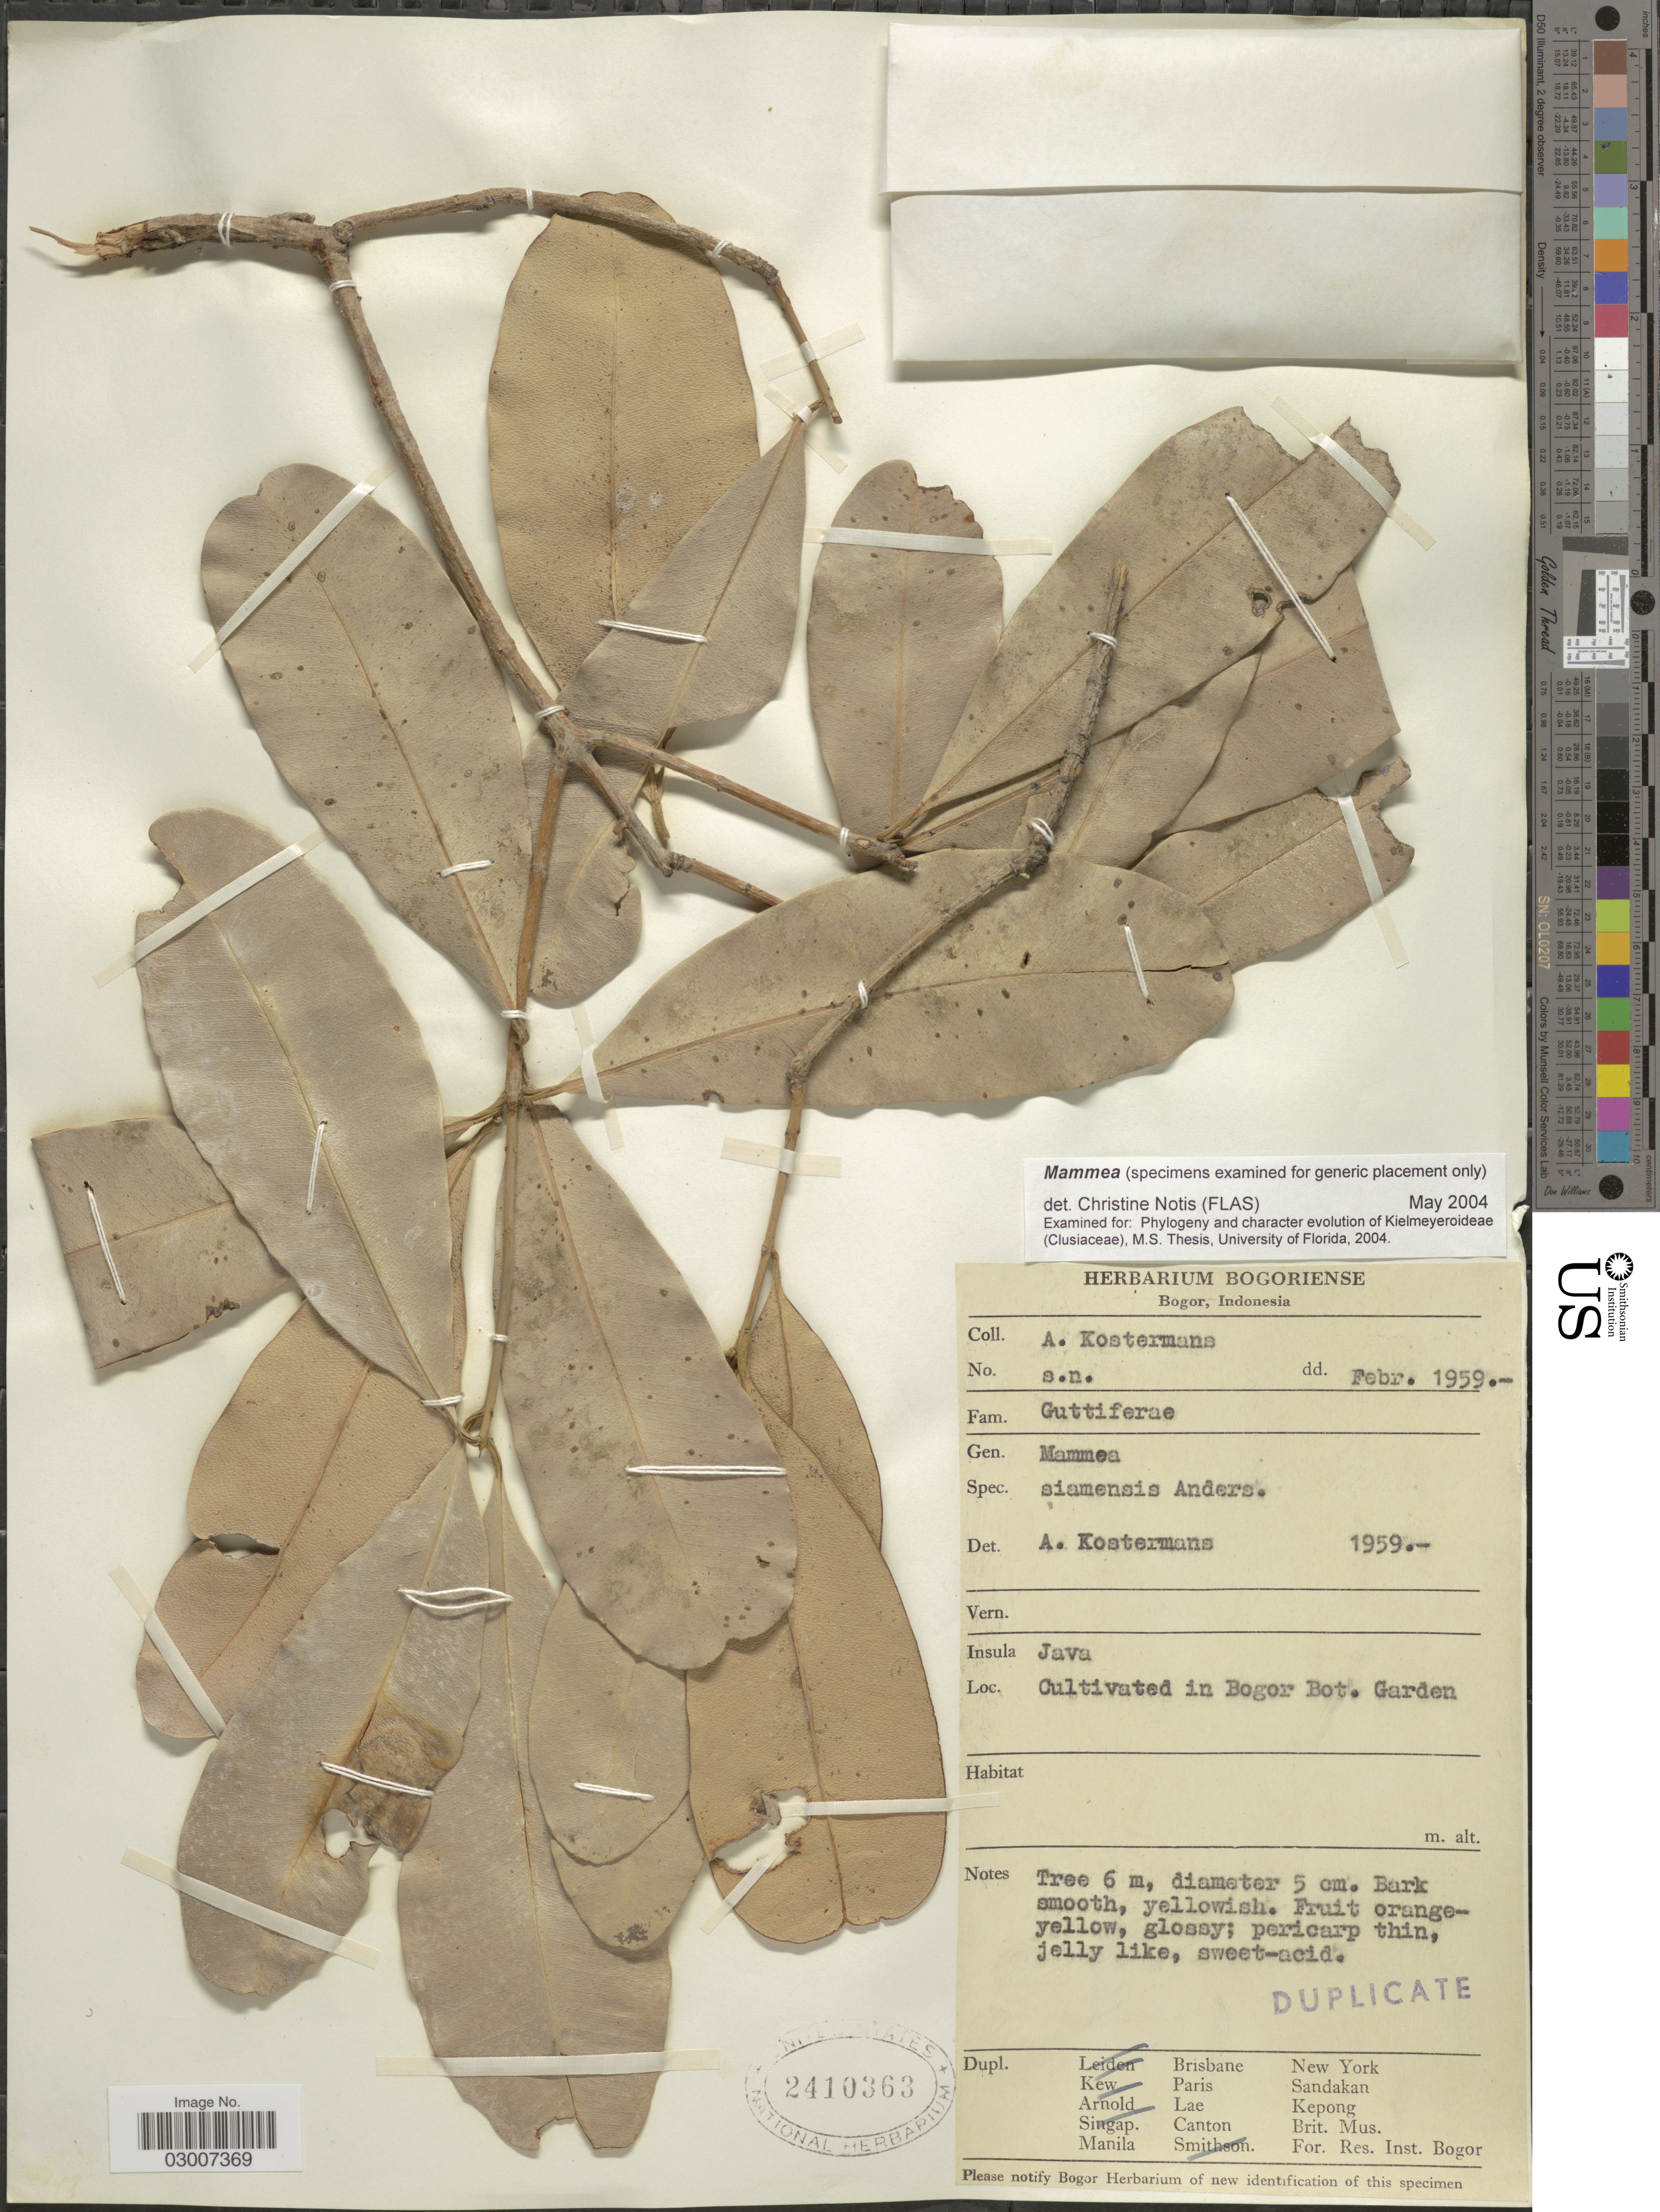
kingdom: Plantae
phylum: Tracheophyta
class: Magnoliopsida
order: Malpighiales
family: Calophyllaceae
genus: Mammea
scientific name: Mammea siamensis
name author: T. Anderson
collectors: A. J. G. Kostermans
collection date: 1959-02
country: Indonesia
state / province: Java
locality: Insula Java. Cultivated in Bogor Bot. Garden.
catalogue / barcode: US 2410363